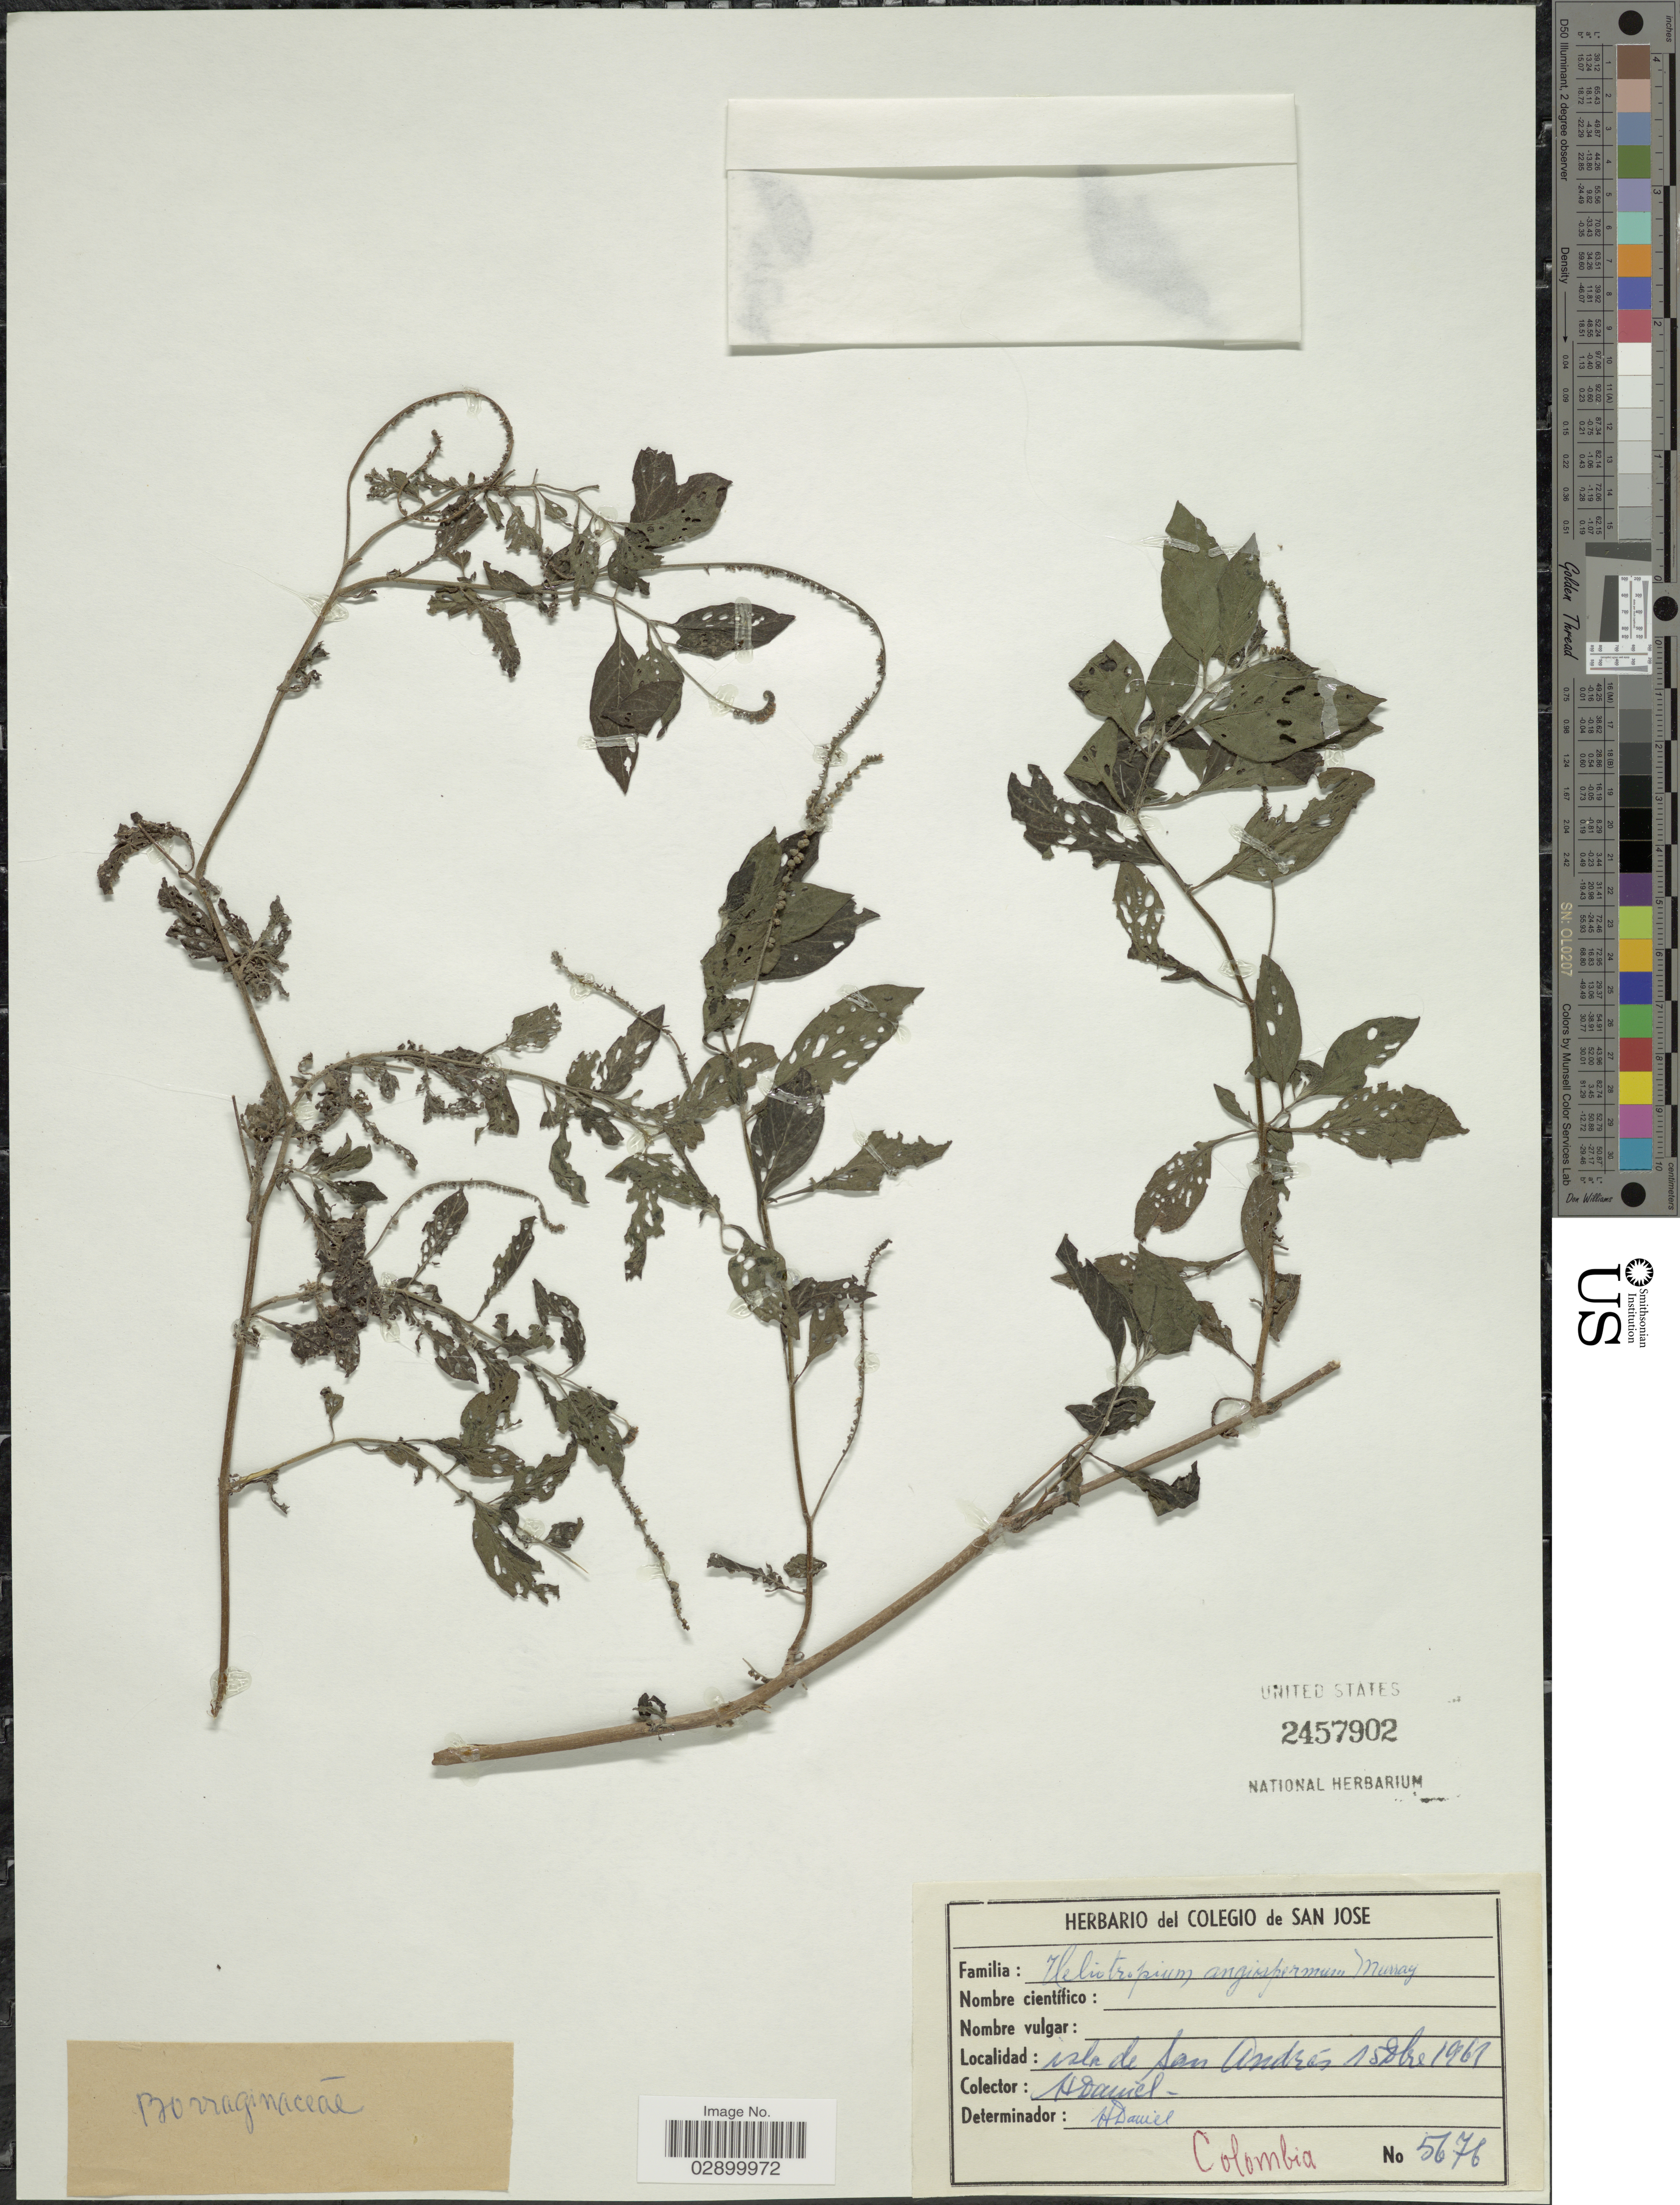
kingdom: Plantae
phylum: Tracheophyta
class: Magnoliopsida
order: Boraginales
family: Heliotropiaceae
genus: Heliotropium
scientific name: Heliotropium angiospermum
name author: Murray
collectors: H. Daniel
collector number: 5676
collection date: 1961-12-15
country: Colombia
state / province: San Andres y Providencia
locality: Isla de San Andrés.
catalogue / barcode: US 2457902